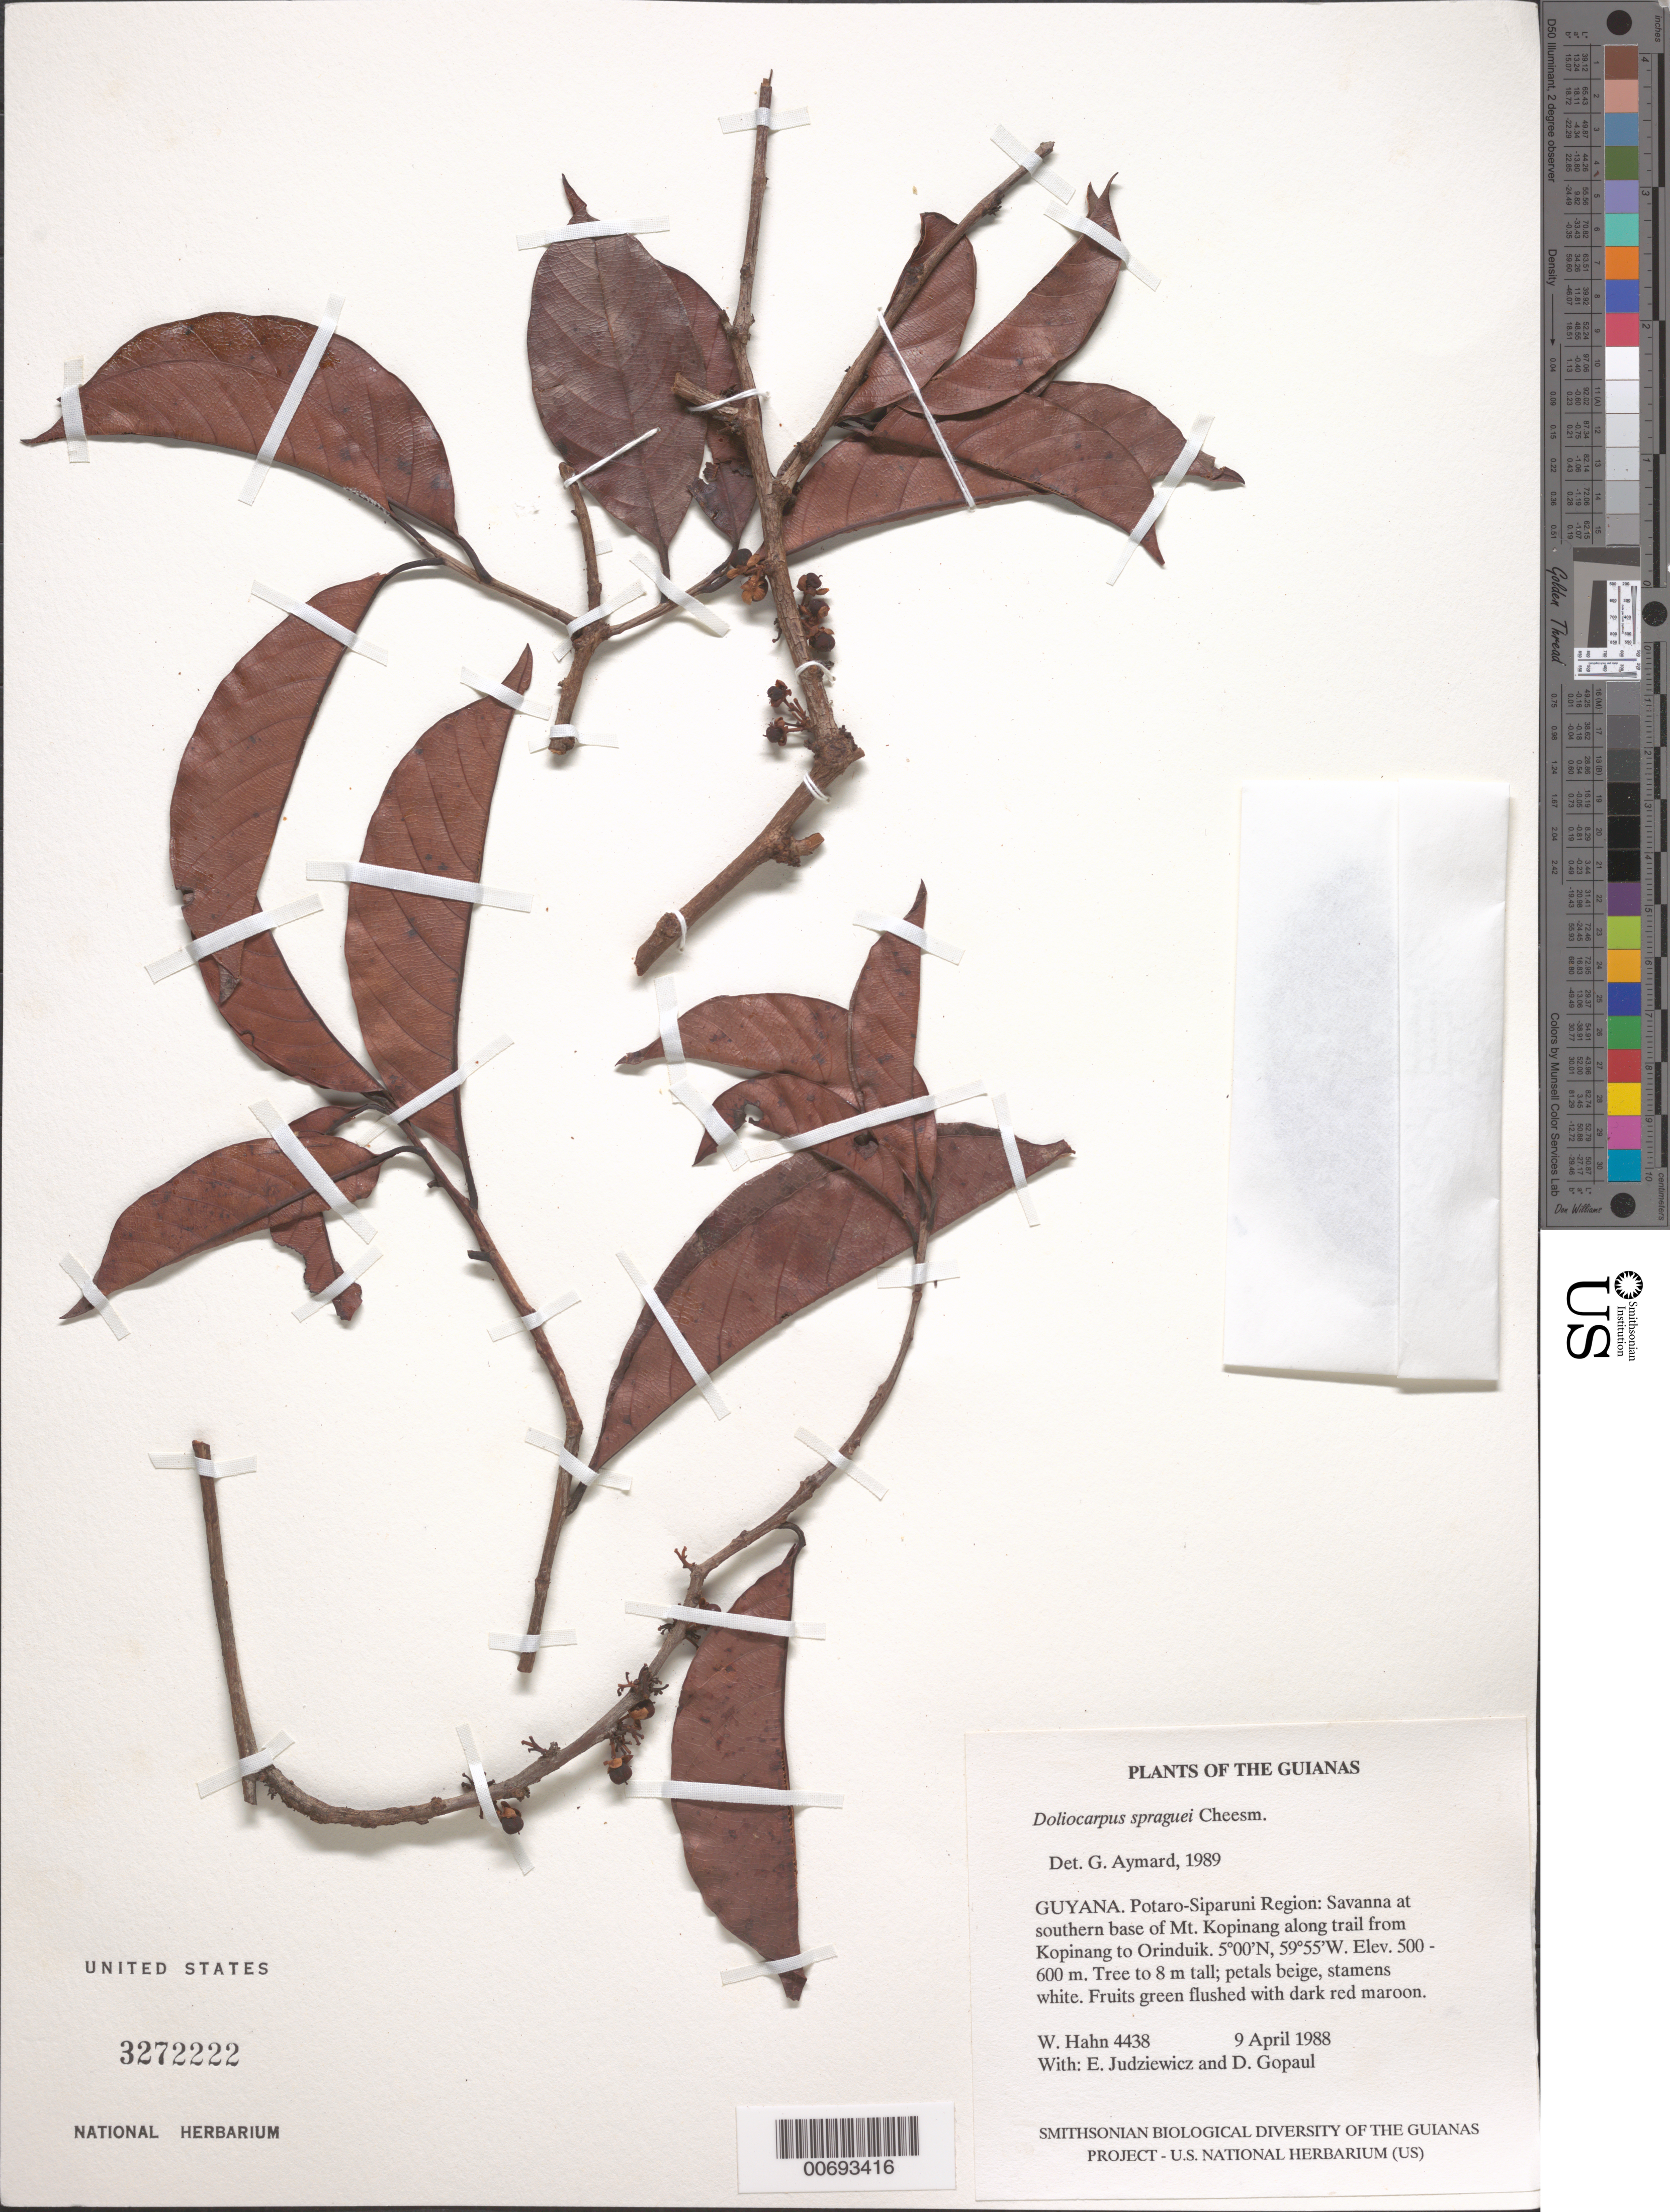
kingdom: Plantae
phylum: Tracheophyta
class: Magnoliopsida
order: Dilleniales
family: Dilleniaceae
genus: Doliocarpus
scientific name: Doliocarpus spraguei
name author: Cheesman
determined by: Aymard C., G. A., (PORT), Univ. Nac. Exp. de los Llanos Ezequiel Zamora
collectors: W. Hahn, E. J. Judziewicz & D. Gopaul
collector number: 4438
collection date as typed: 9 April 1988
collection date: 1988-04-09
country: Guyana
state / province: Potaro-Siparuni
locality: Southern base of Mt. Kopinang along trail from Kopinang to Orinduik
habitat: Savanna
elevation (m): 500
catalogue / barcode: US 3272222